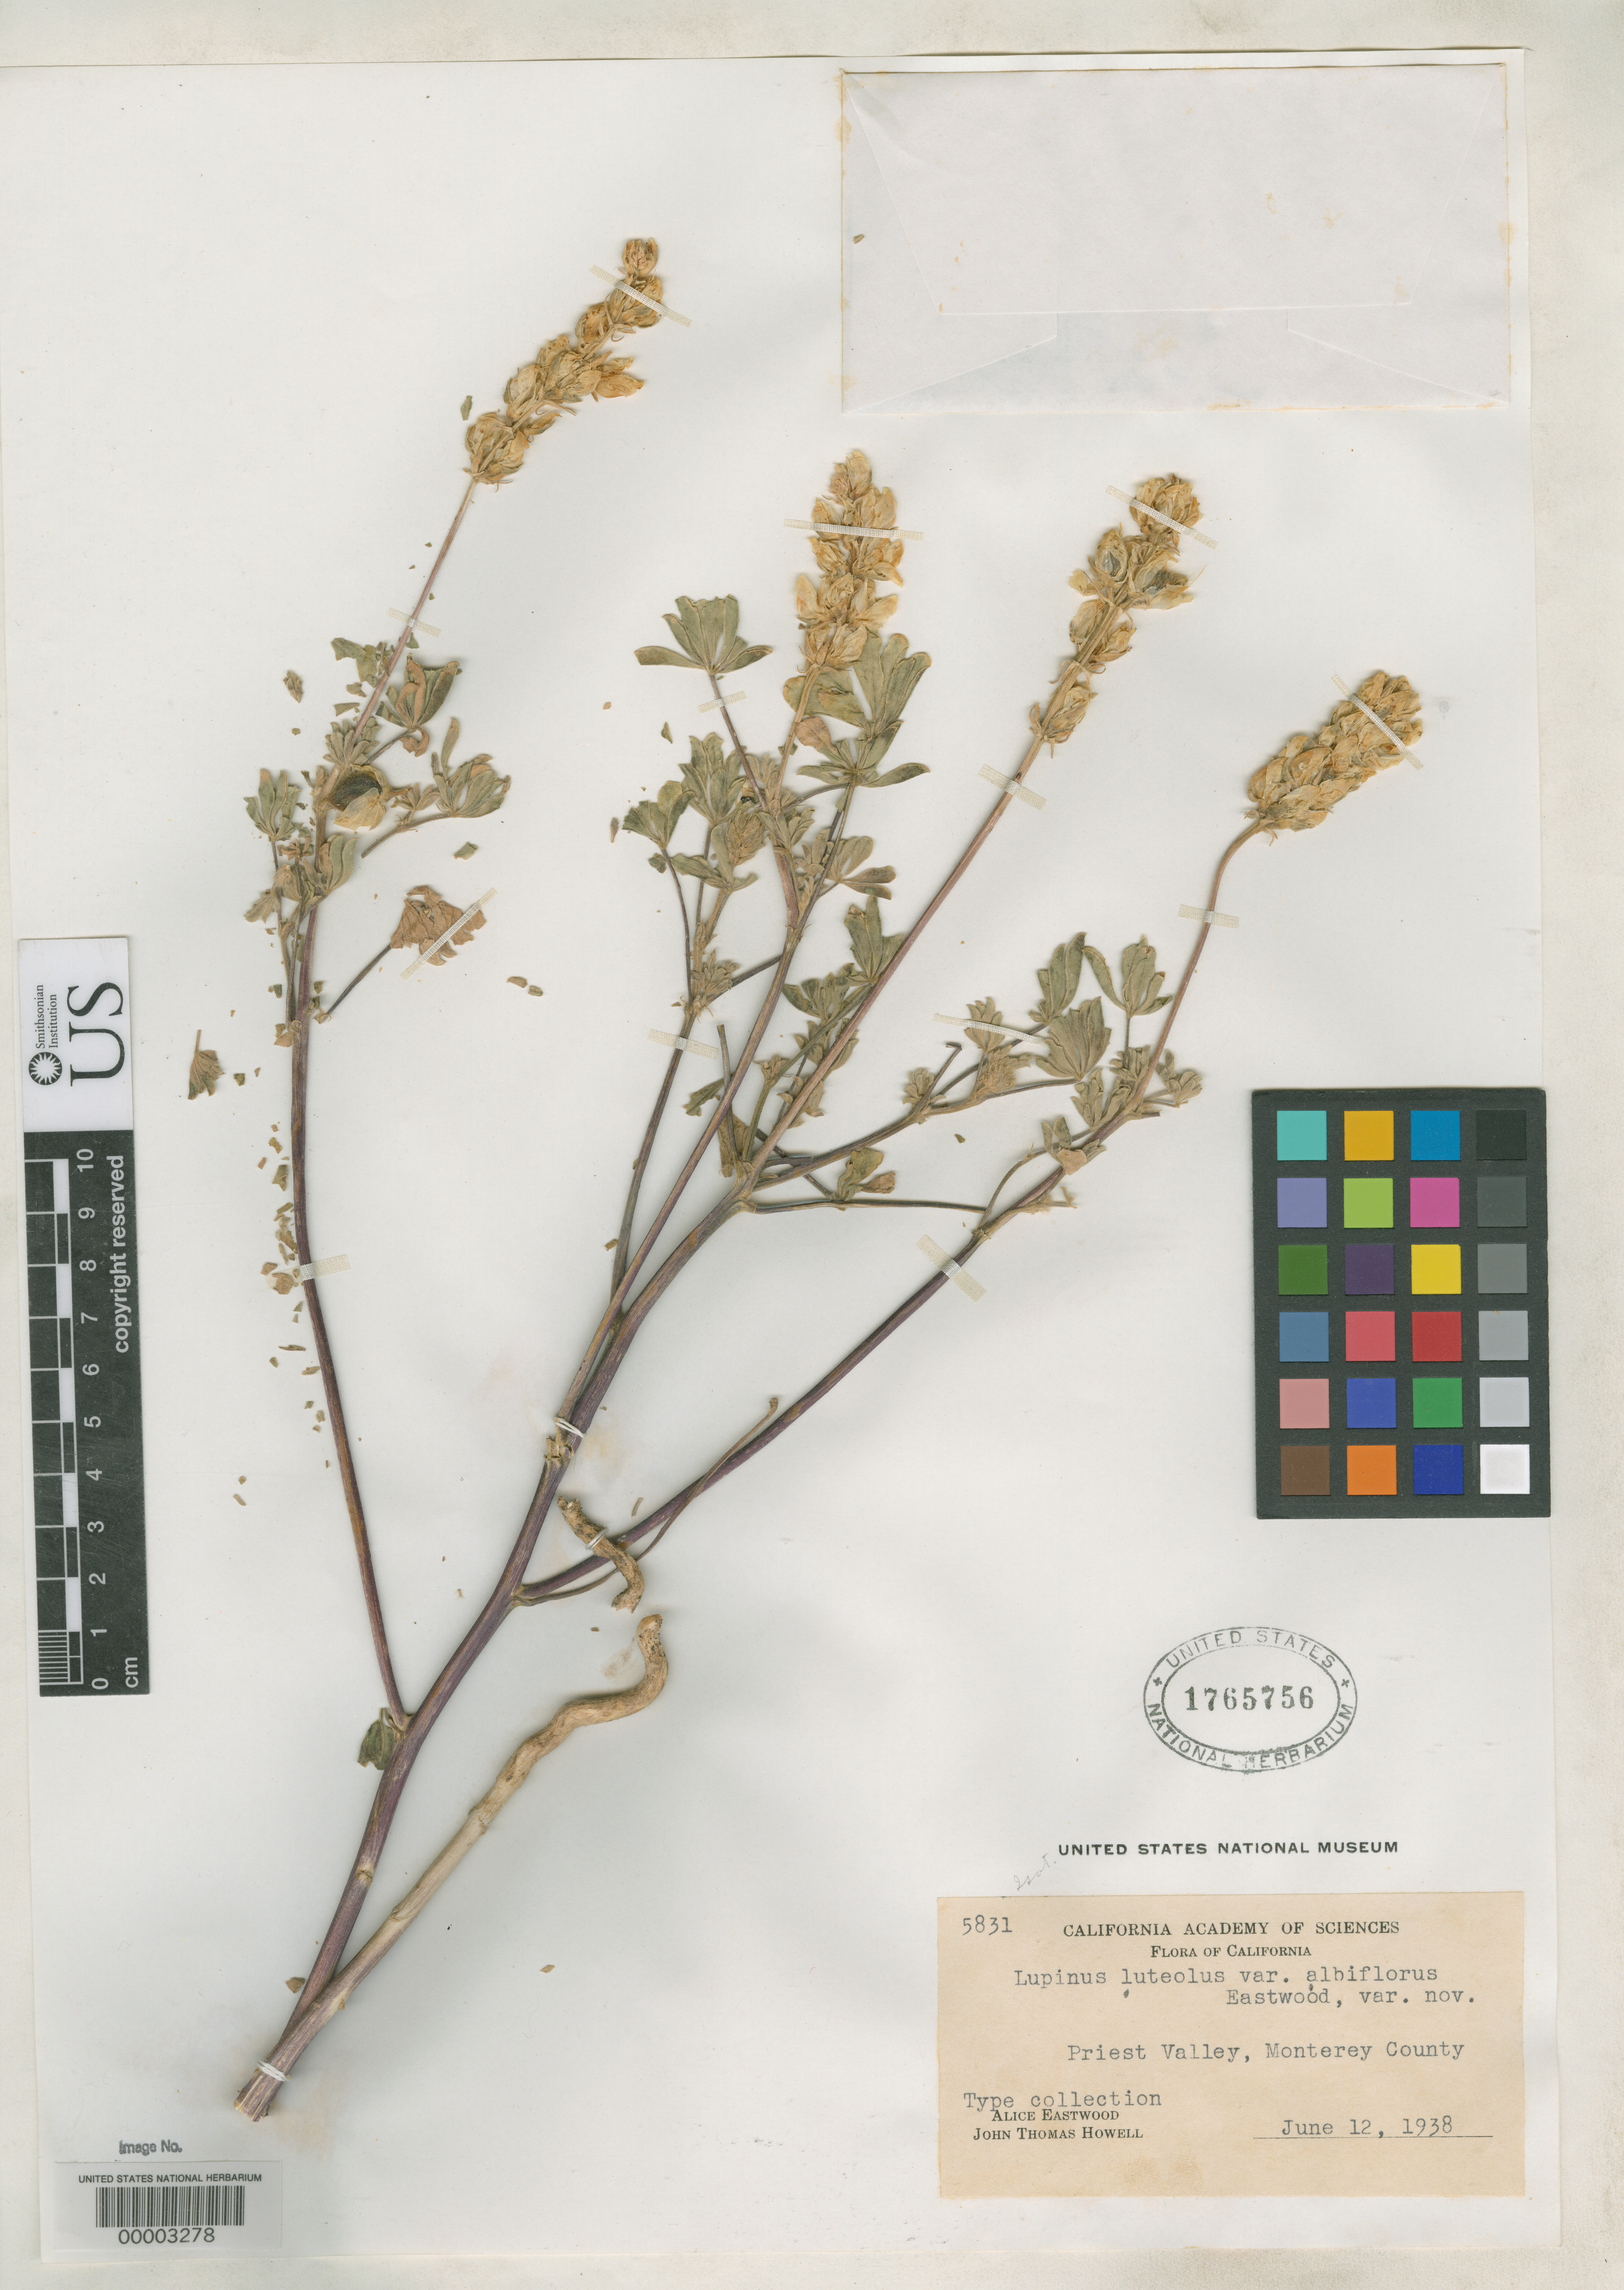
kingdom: Plantae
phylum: Tracheophyta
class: Magnoliopsida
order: Fabales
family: Fabaceae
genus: Lupinus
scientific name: Lupinus luteolus var. albiforus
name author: Eastw.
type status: Isotype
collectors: A. Eastwood & J. T. Howell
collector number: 5831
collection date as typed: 12 Jun 1938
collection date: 1938-06-12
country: United States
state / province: California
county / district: Monterey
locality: Priest Valley.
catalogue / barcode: US 1765756